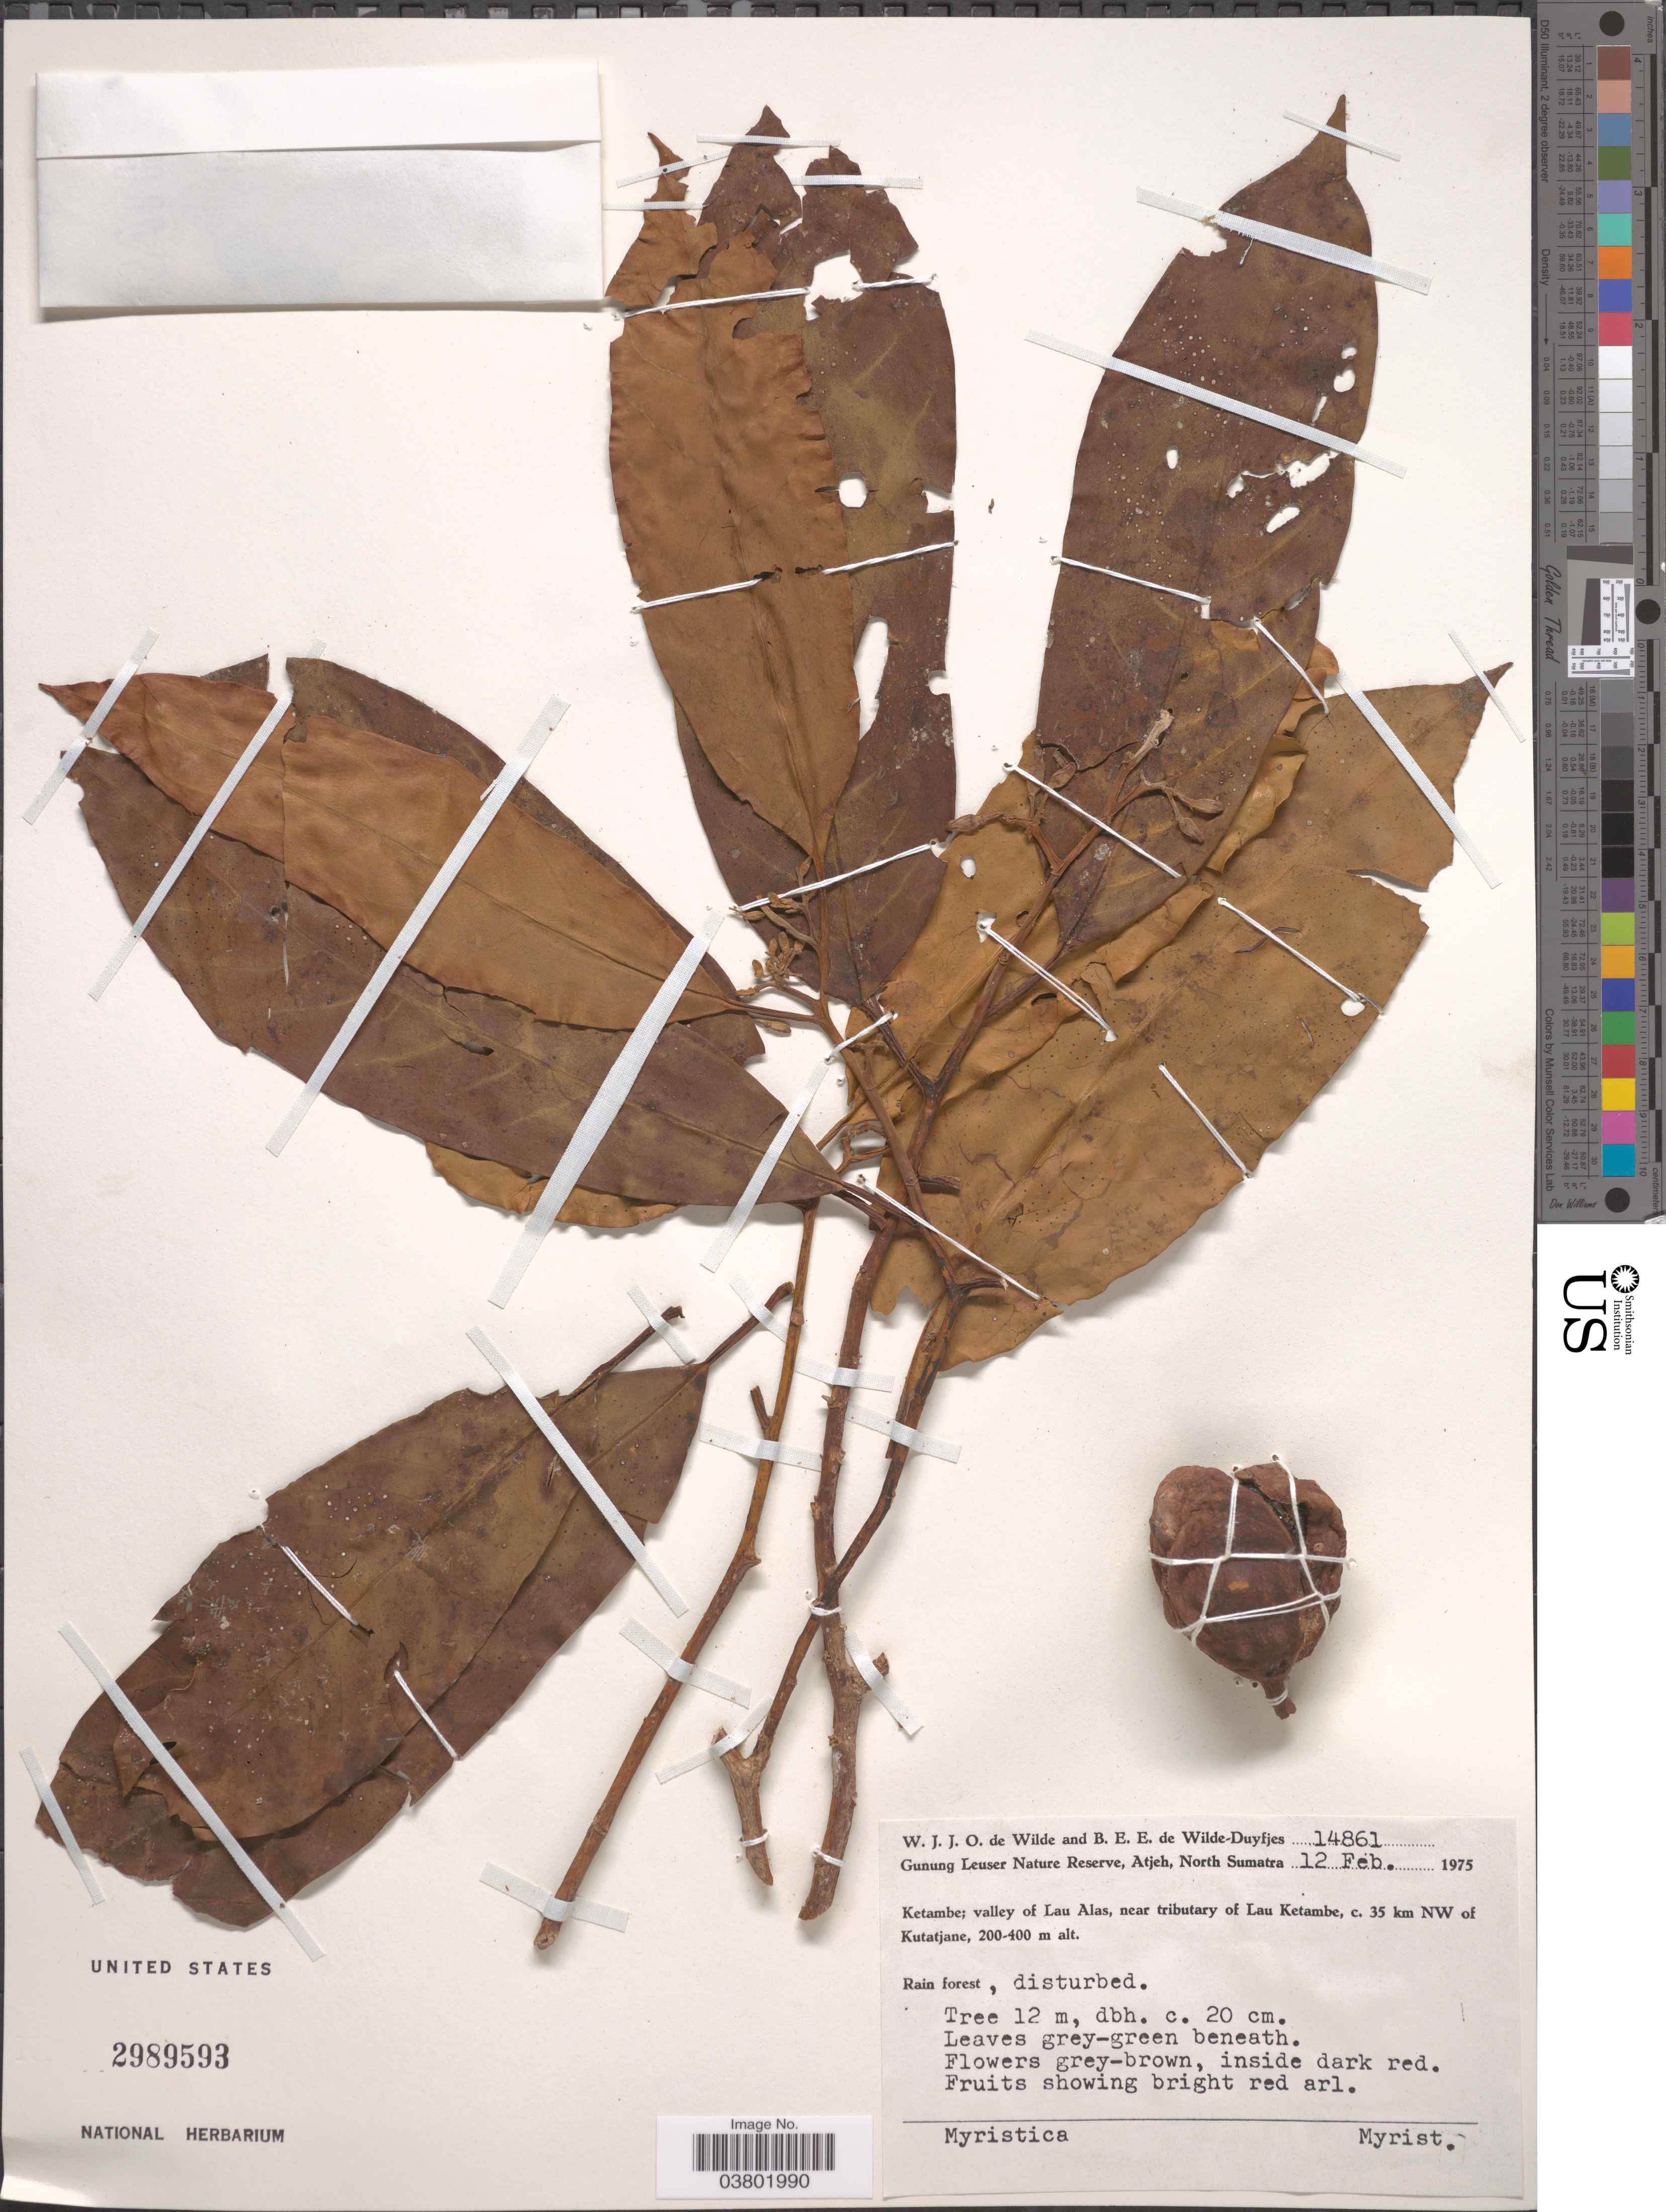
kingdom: Plantae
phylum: Tracheophyta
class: Magnoliopsida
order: Magnoliales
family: Myristicaceae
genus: Myristica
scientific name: Myristica sp.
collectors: W. J. de Wilde & B. E. de Wilde-Duyfjes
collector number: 14861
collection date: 1975-02-12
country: Indonesia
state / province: Sumatra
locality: Gunung Leuser Nature Reserve, Atjeh, North Sumatra. Ketambe; valley of Lau Alas, near tributary of Lau Ketambe, c. 35 km NW of Kutatjane.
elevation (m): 200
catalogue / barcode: US 2989593